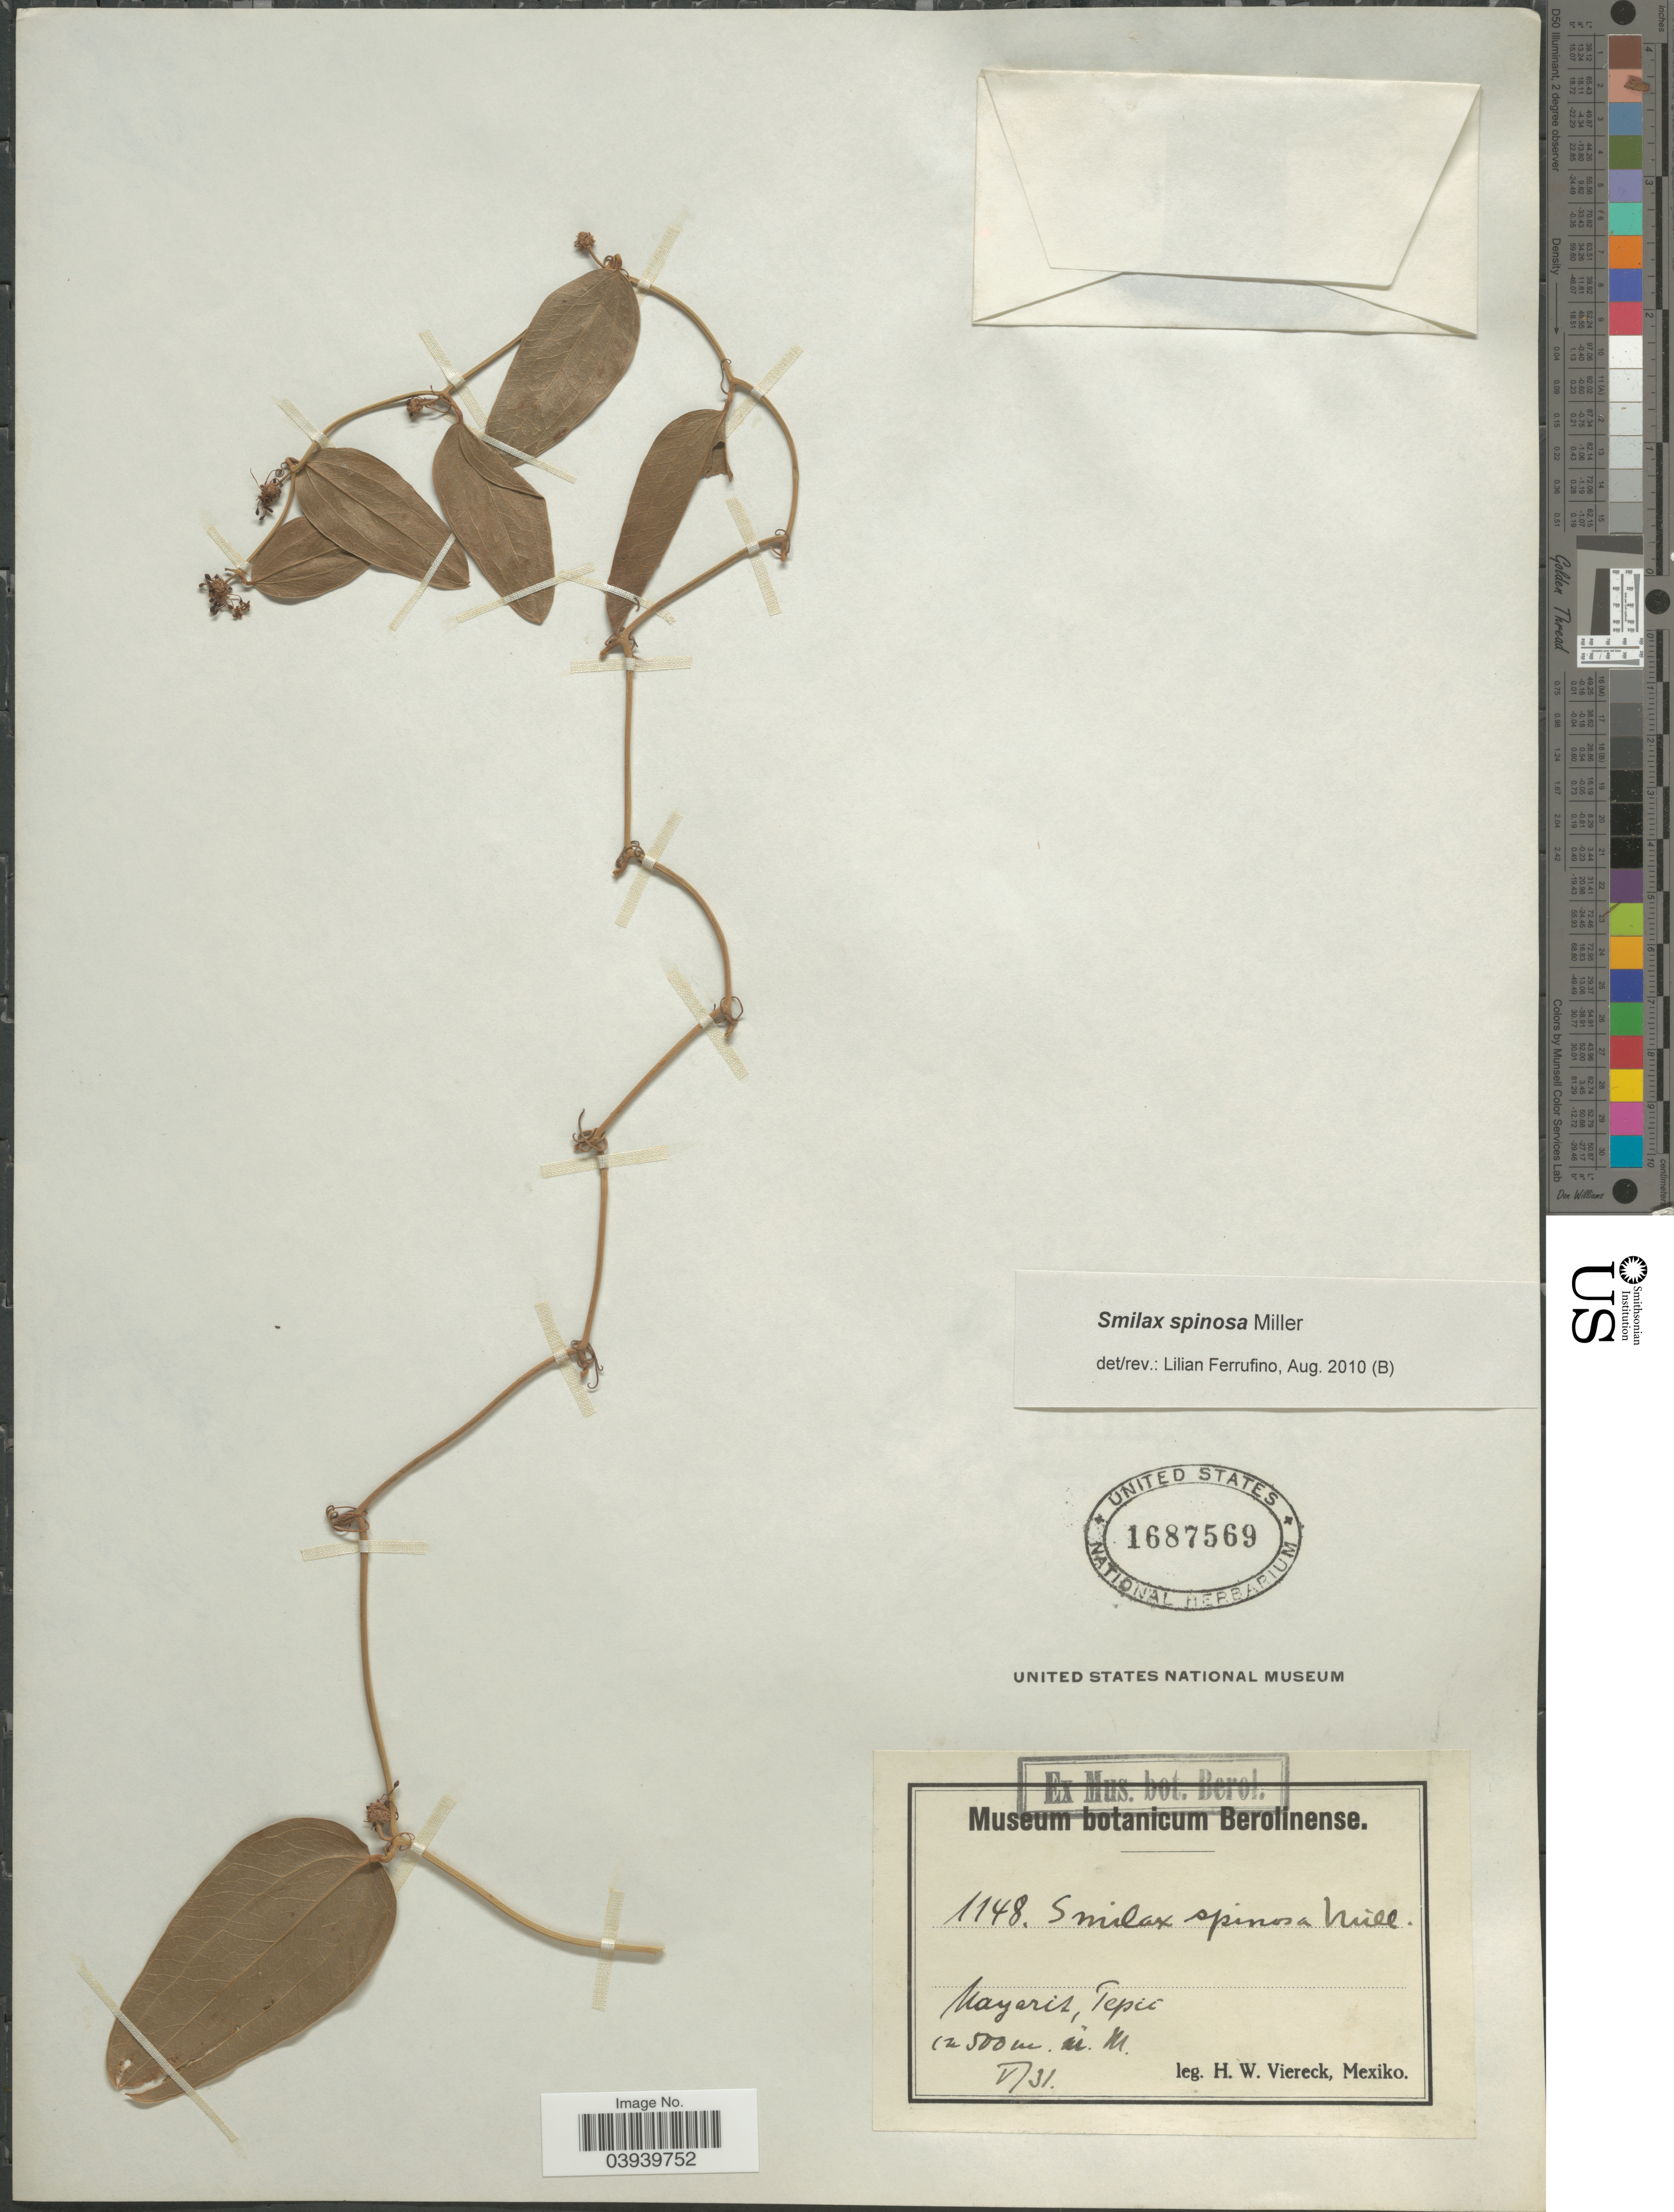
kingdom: Plantae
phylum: Tracheophyta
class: Liliopsida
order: Liliales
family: Smilacaceae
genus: Smilax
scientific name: Smilax spinosa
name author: Mill.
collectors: H. W. Viereck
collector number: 1148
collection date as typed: Transcribed d/m/y: /5/31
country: Mexico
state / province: Nayarit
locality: Tepic.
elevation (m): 500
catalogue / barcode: US 1687569